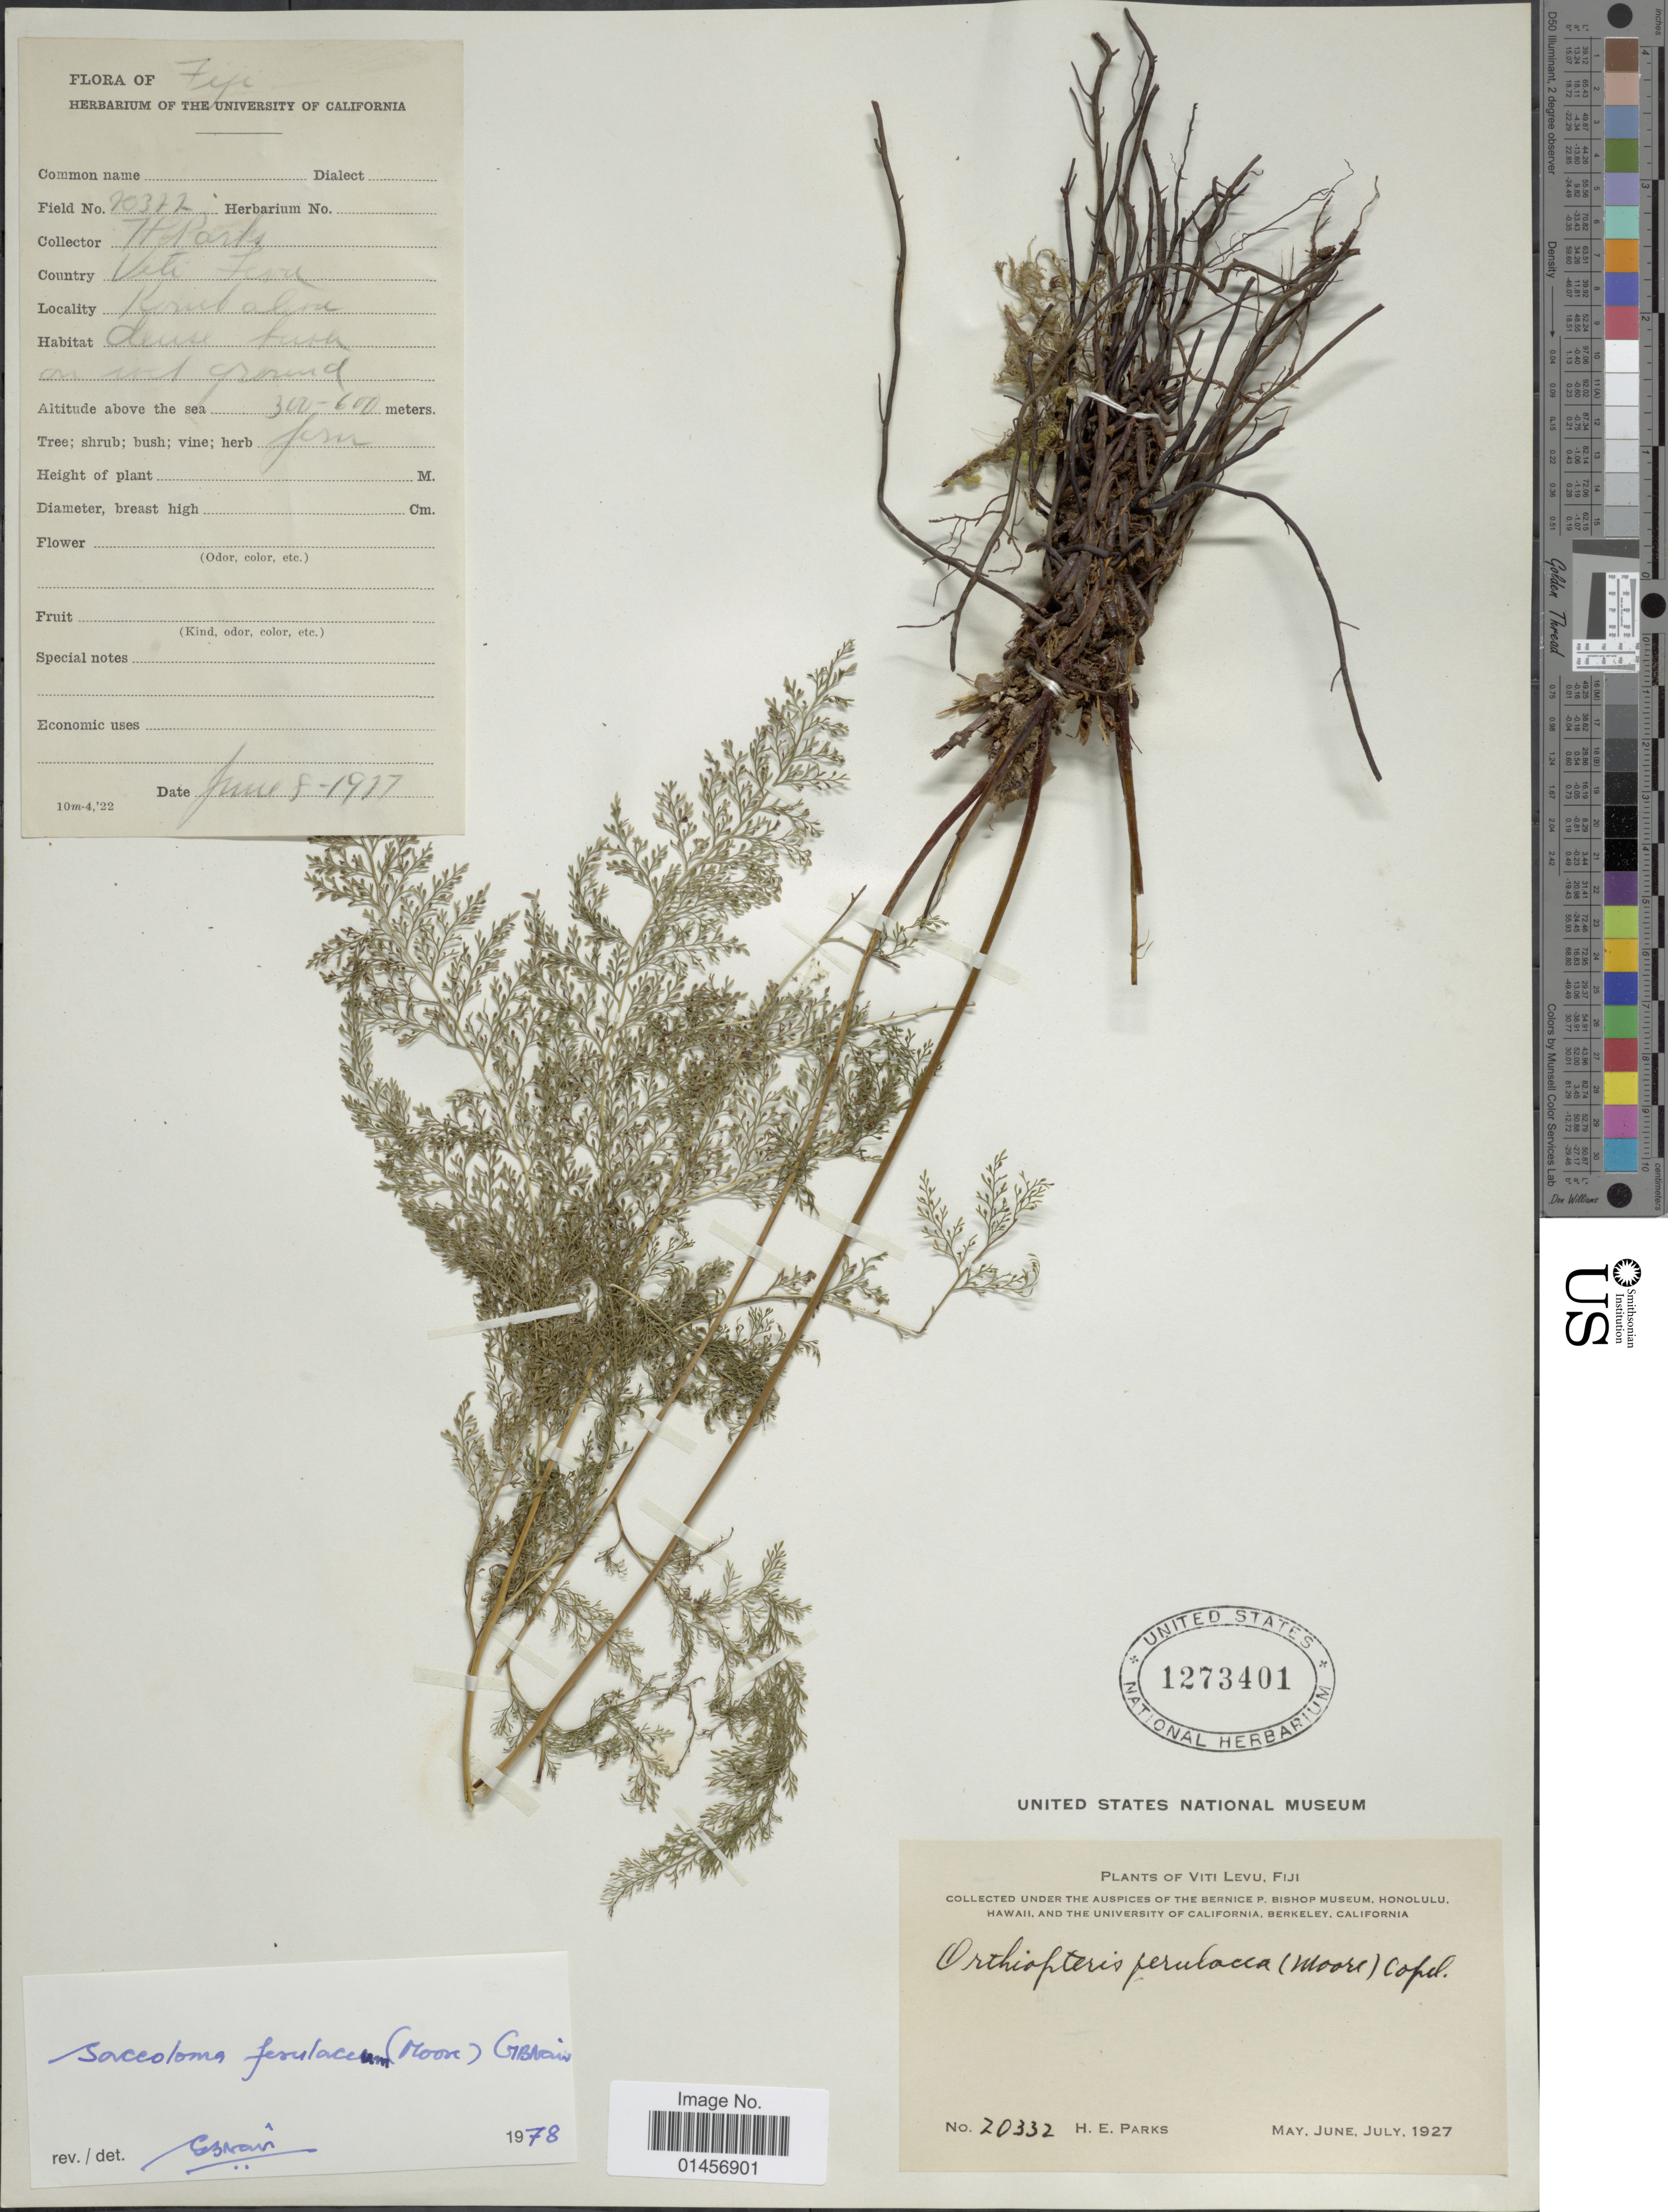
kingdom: Plantae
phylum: Tracheophyta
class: Polypodiopsida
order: Polypodiales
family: Saccolomataceae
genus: Saccoloma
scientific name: Saccoloma ferulaceum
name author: (T. Moore) R.M. Tryon & A.F. Tryon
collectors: H. E. Parks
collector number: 20332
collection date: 1977-06-08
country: Fiji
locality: Viti Levu, Koniel alena. [interpreted]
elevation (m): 300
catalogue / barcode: US 1273401